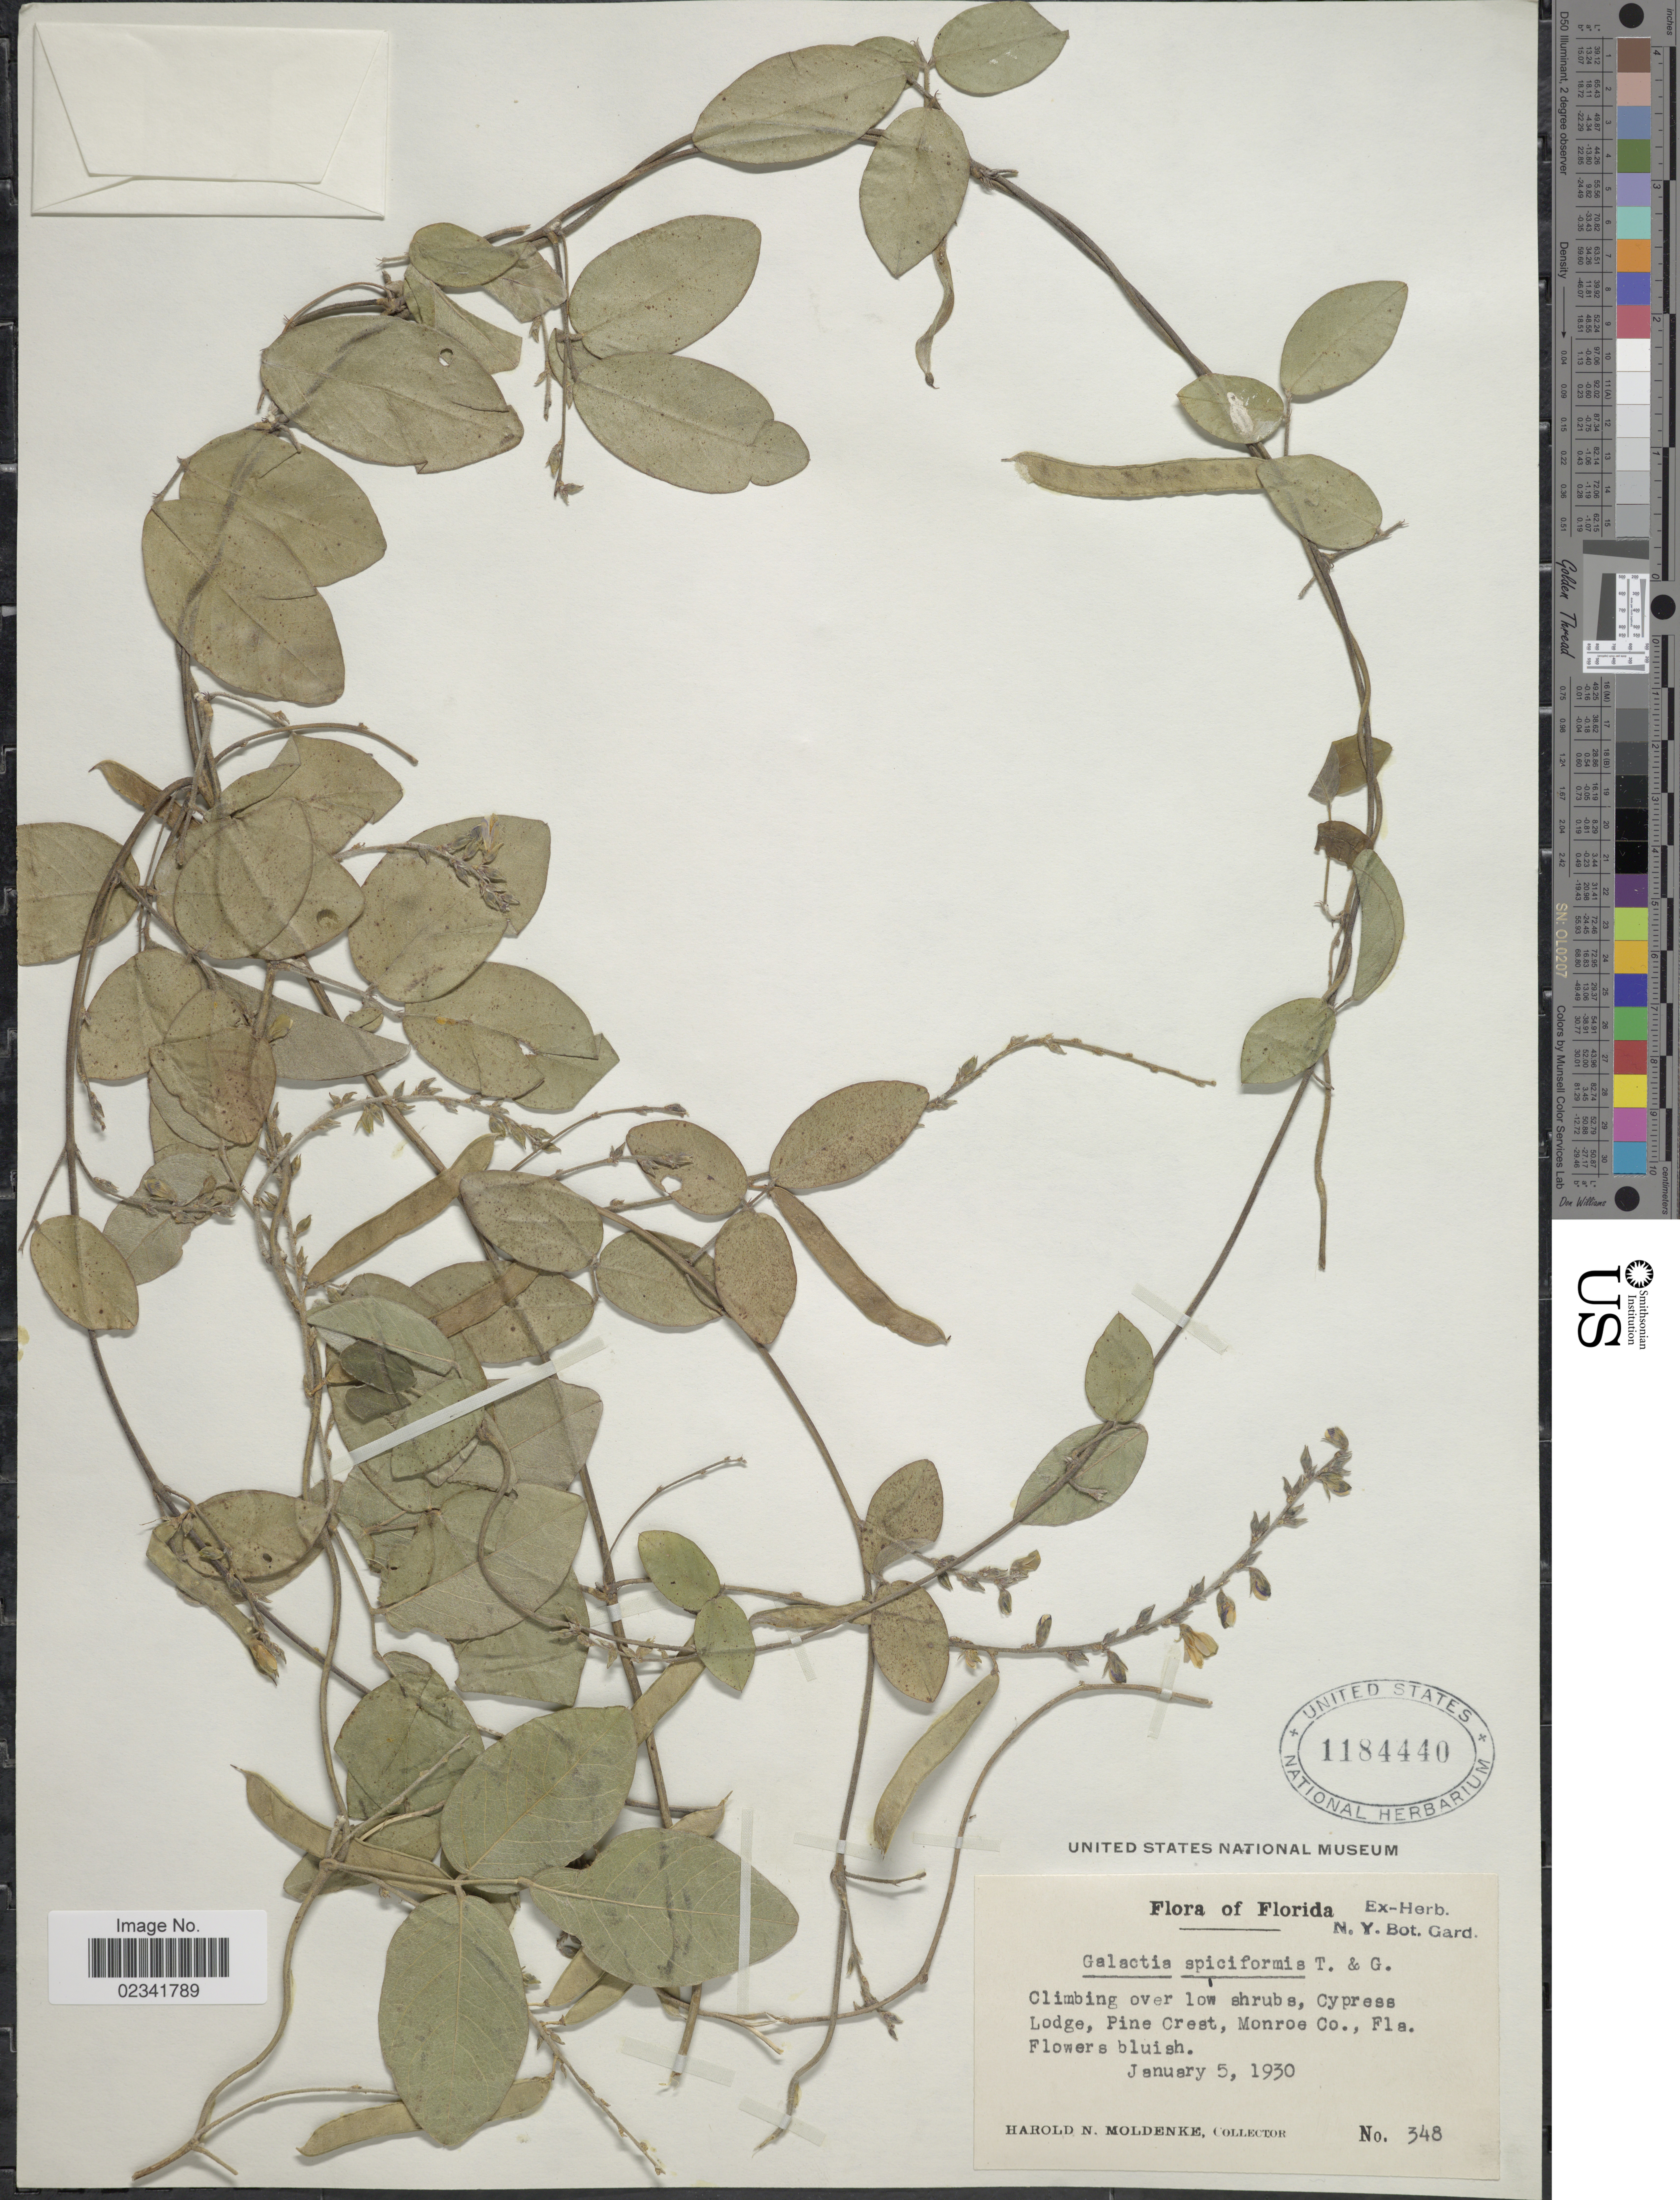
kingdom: Plantae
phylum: Tracheophyta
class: Magnoliopsida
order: Fabales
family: Fabaceae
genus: Galactia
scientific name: Galactia spiciformis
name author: Torr. & A. Gray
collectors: H. N. Moldenke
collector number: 348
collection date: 1930-01-05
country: United States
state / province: Florida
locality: Cypress Lodge, Pine Crest, Monroe Co., Fla.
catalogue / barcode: US 1184440